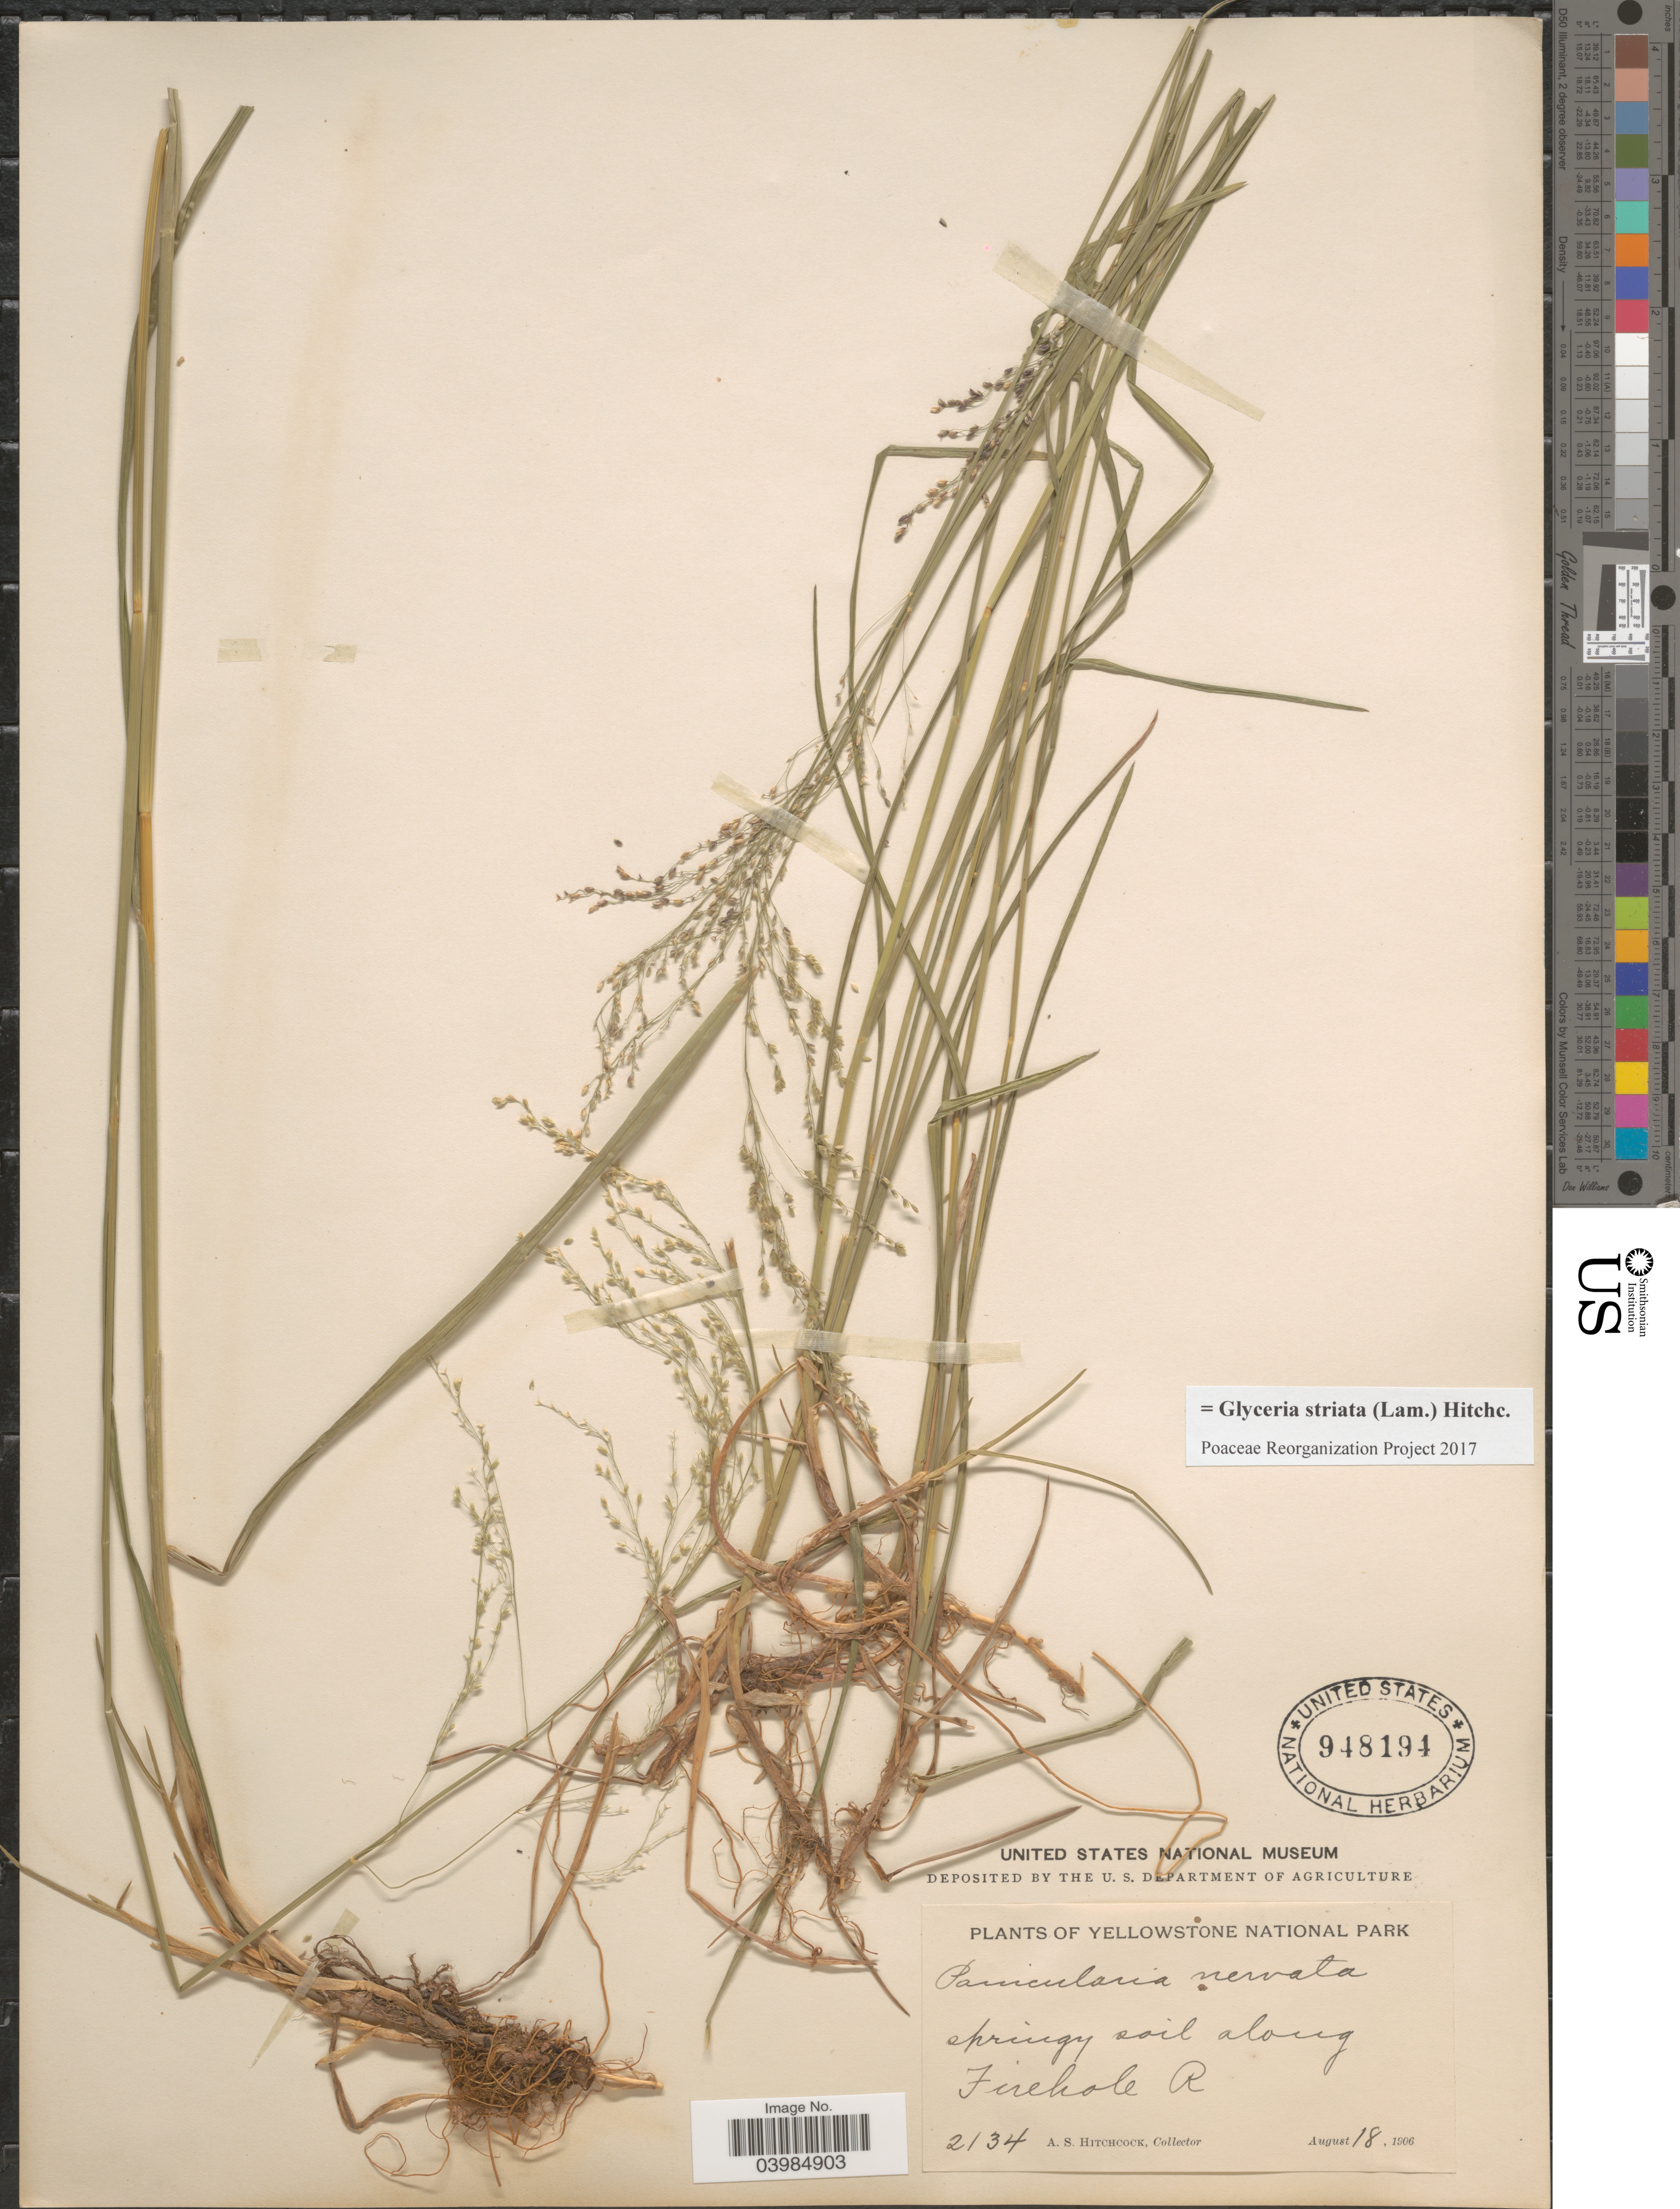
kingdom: Plantae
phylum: Tracheophyta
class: Liliopsida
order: Poales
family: Poaceae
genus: Glyceria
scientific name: Glyceria striata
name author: (Lam.) Hitchc.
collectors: A. S. Hitchcock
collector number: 2134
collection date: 1906-08-18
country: United States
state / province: Wyoming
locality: Yellowstone National Park. Along Firehole R.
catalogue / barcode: US 948194